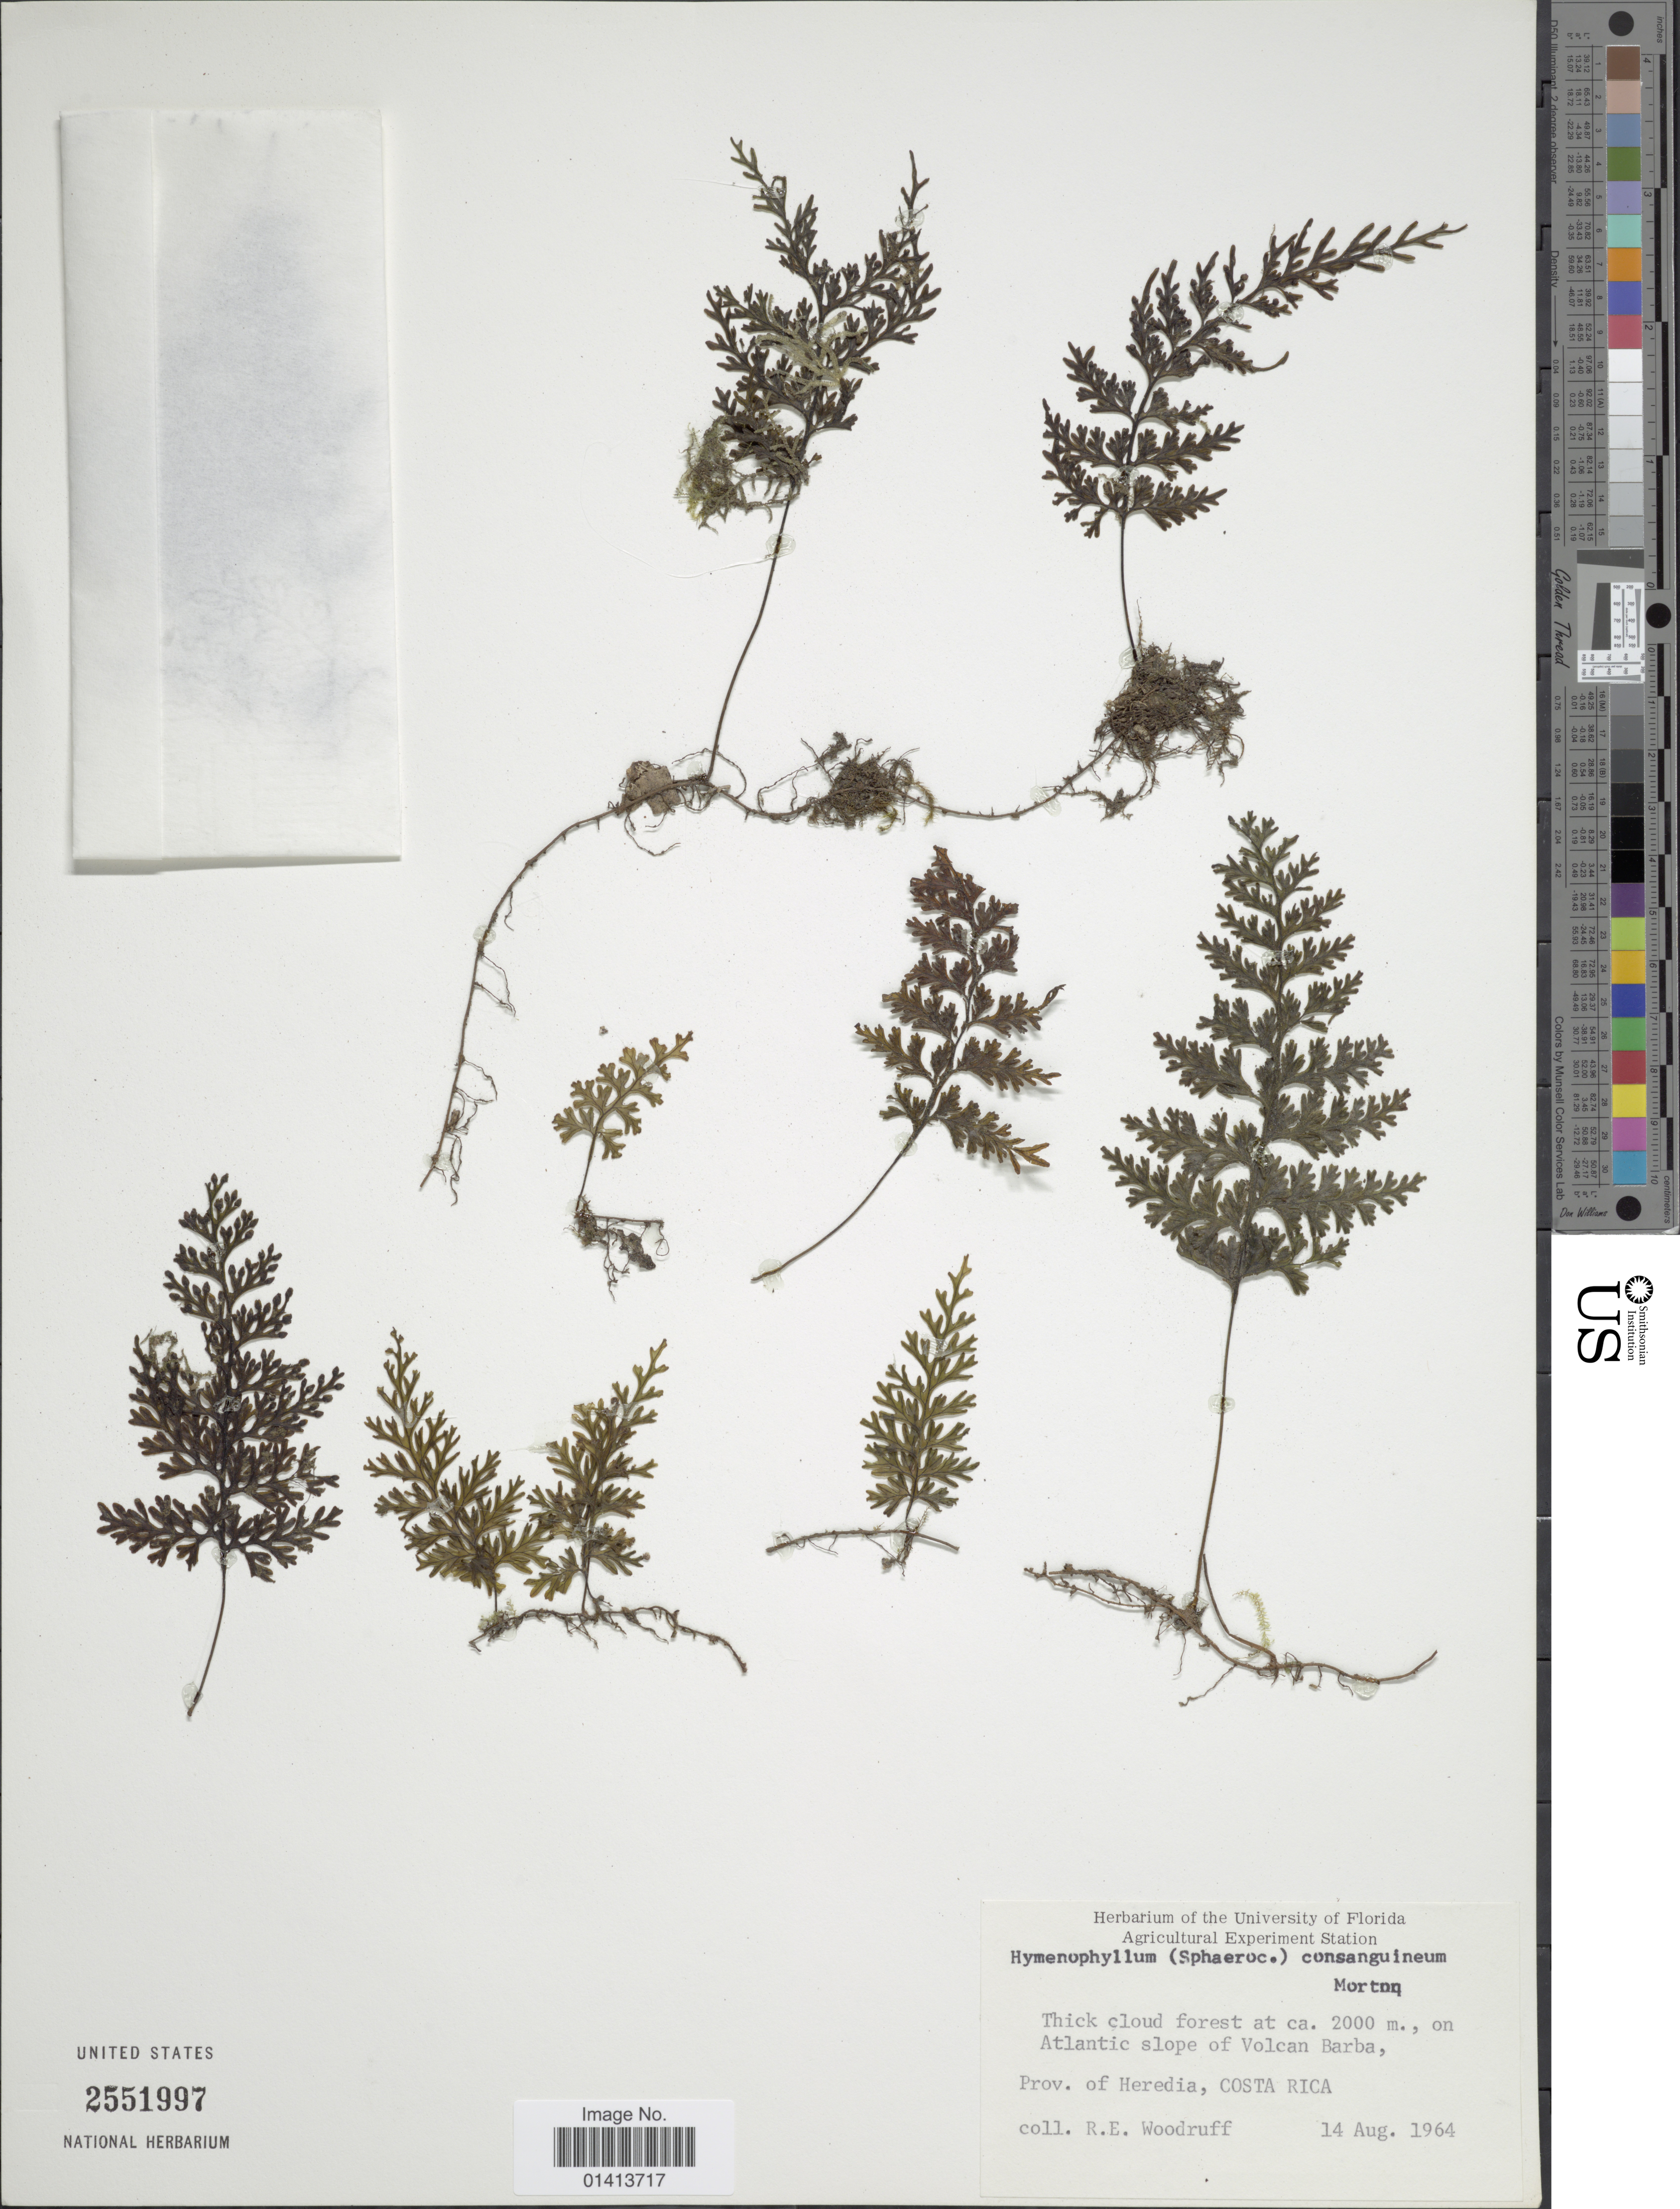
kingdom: Plantae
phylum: Tracheophyta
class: Polypodiopsida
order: Hymenophyllales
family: Hymenophyllaceae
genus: Hymenophyllum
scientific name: Hymenophyllum consanguineum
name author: C.V. Morton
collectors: R. Woodruff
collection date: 1964-08-14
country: Costa Rica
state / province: Heredia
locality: On Atlantic slope of Volcan Barba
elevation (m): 2000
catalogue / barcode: US 2551997